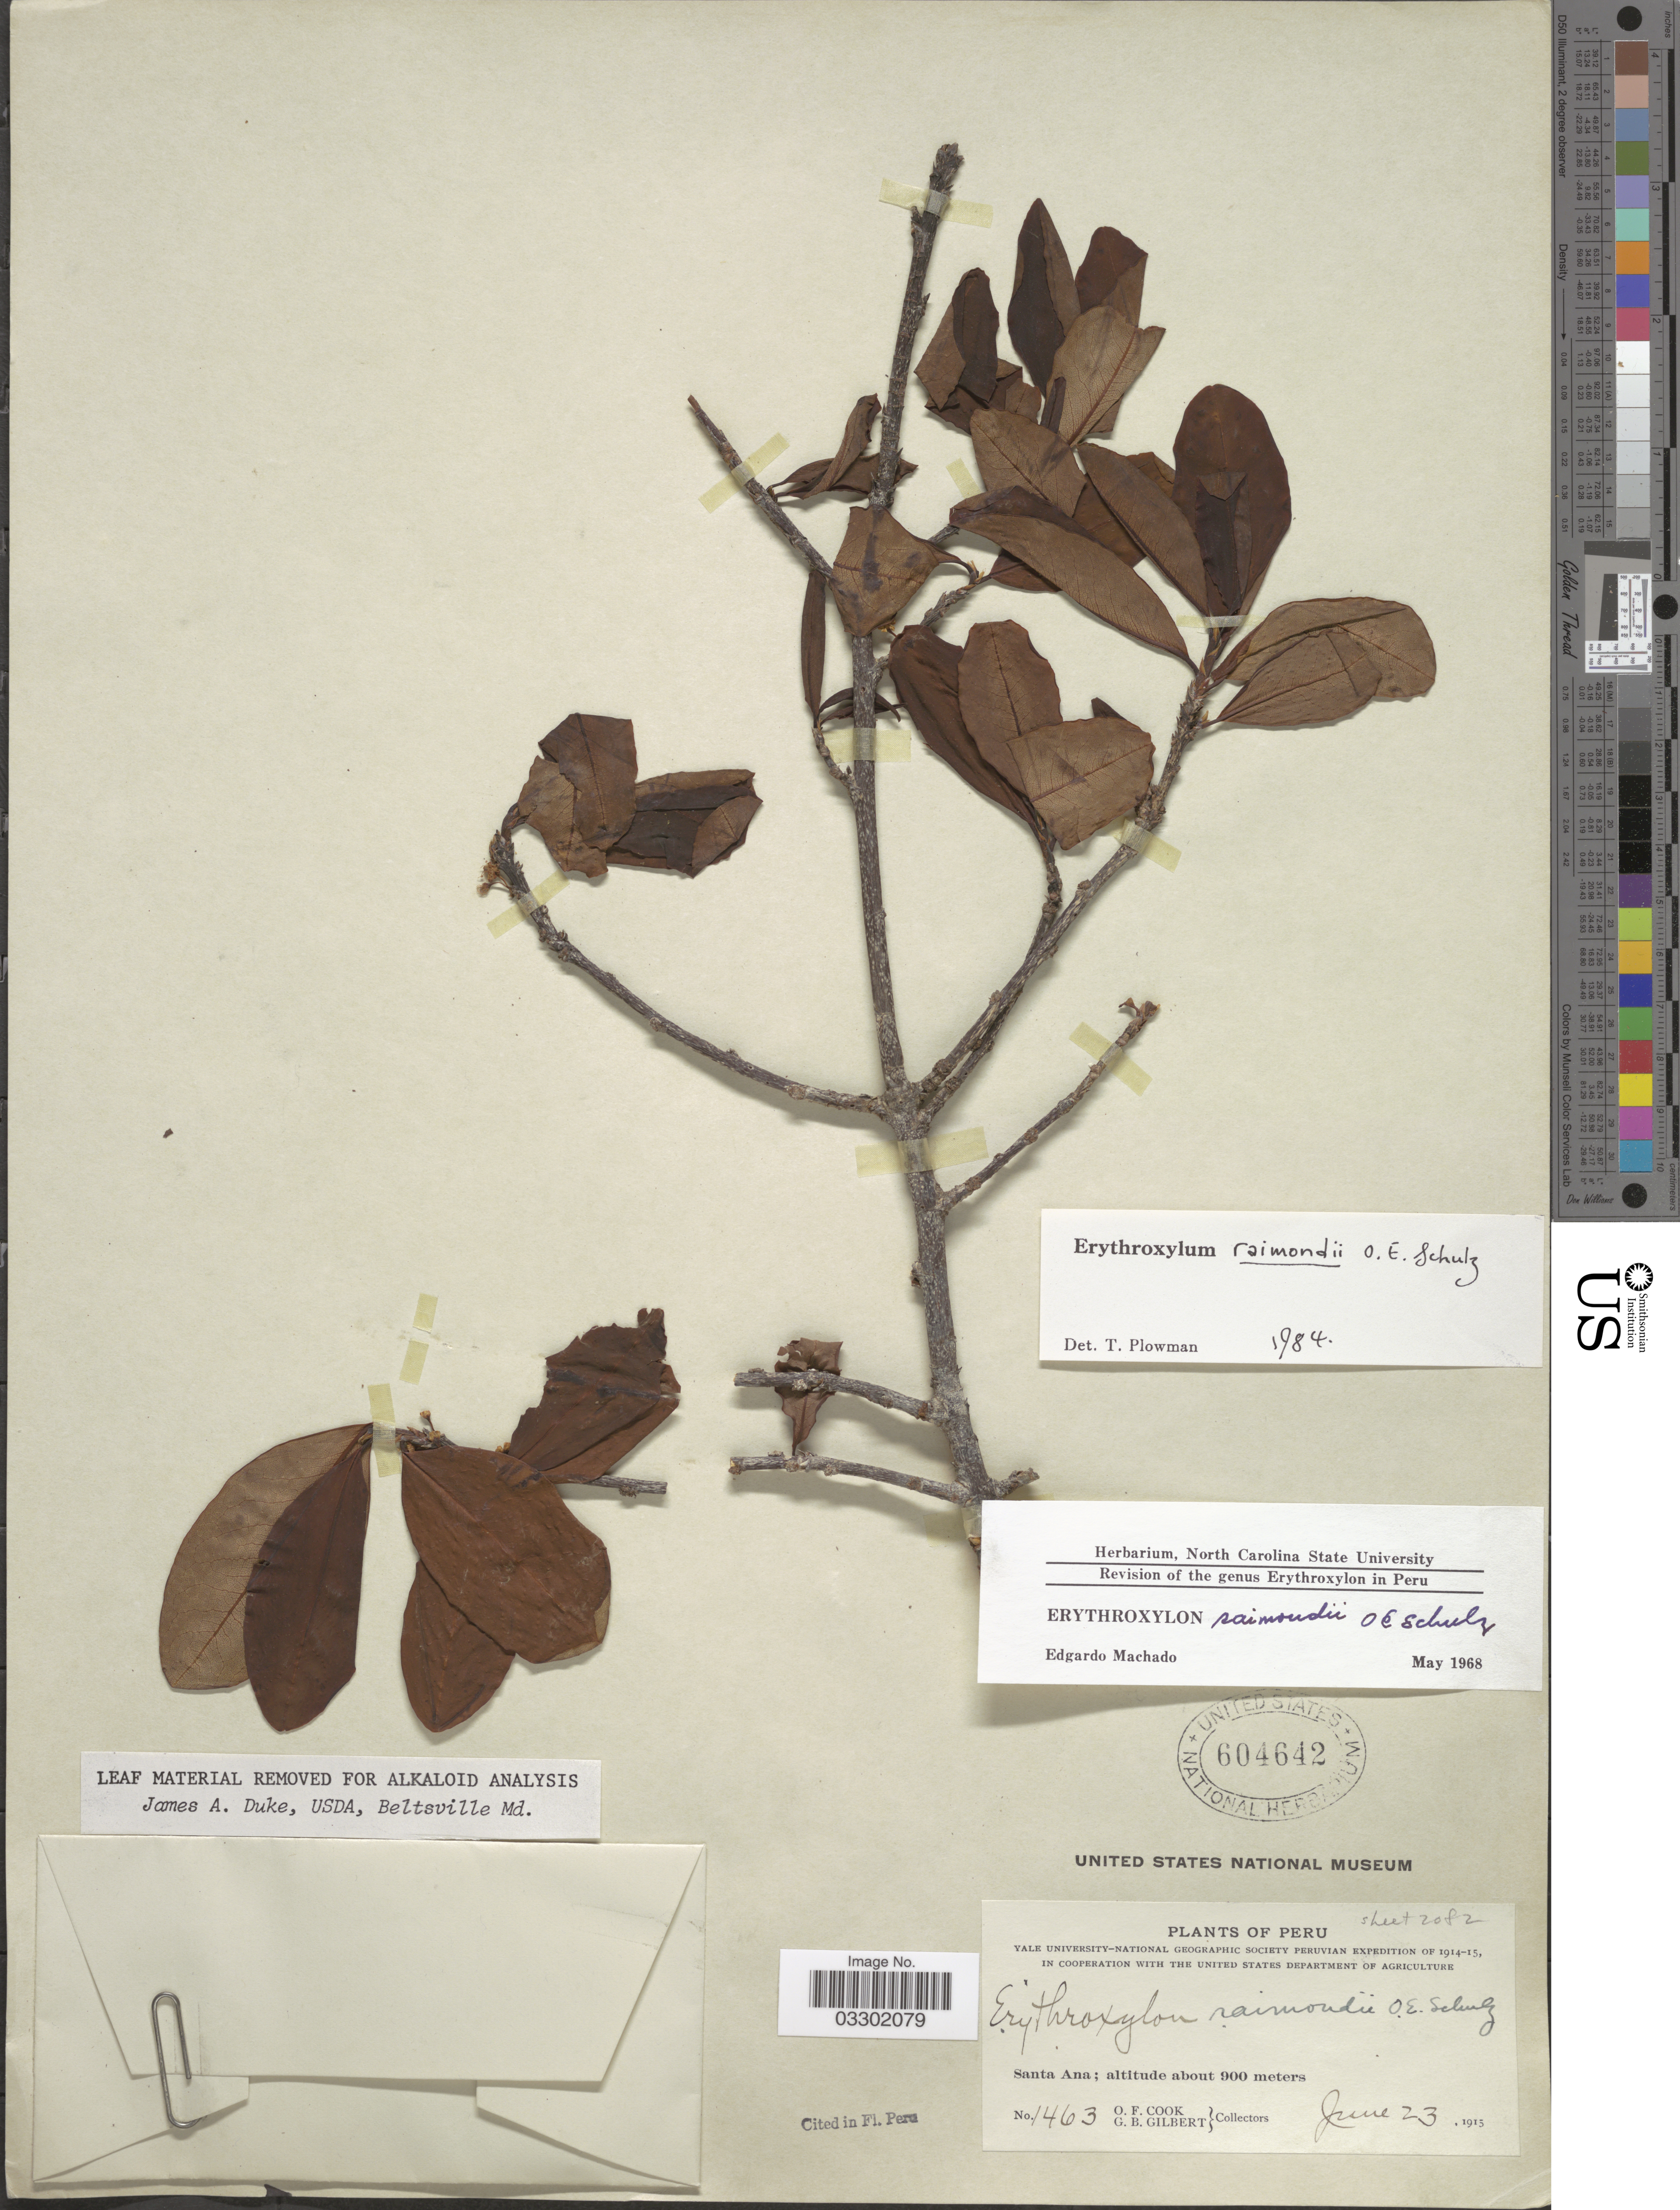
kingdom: Plantae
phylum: Tracheophyta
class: Magnoliopsida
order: Malpighiales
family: Erythroxylaceae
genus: Erythroxylum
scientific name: Erythroxylum raimondii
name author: O.E. Schulz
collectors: O. F. Cook & G. B. Gilbert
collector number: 1463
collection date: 1915-06-23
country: Peru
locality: Santa Ana.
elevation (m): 900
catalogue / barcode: US 604642